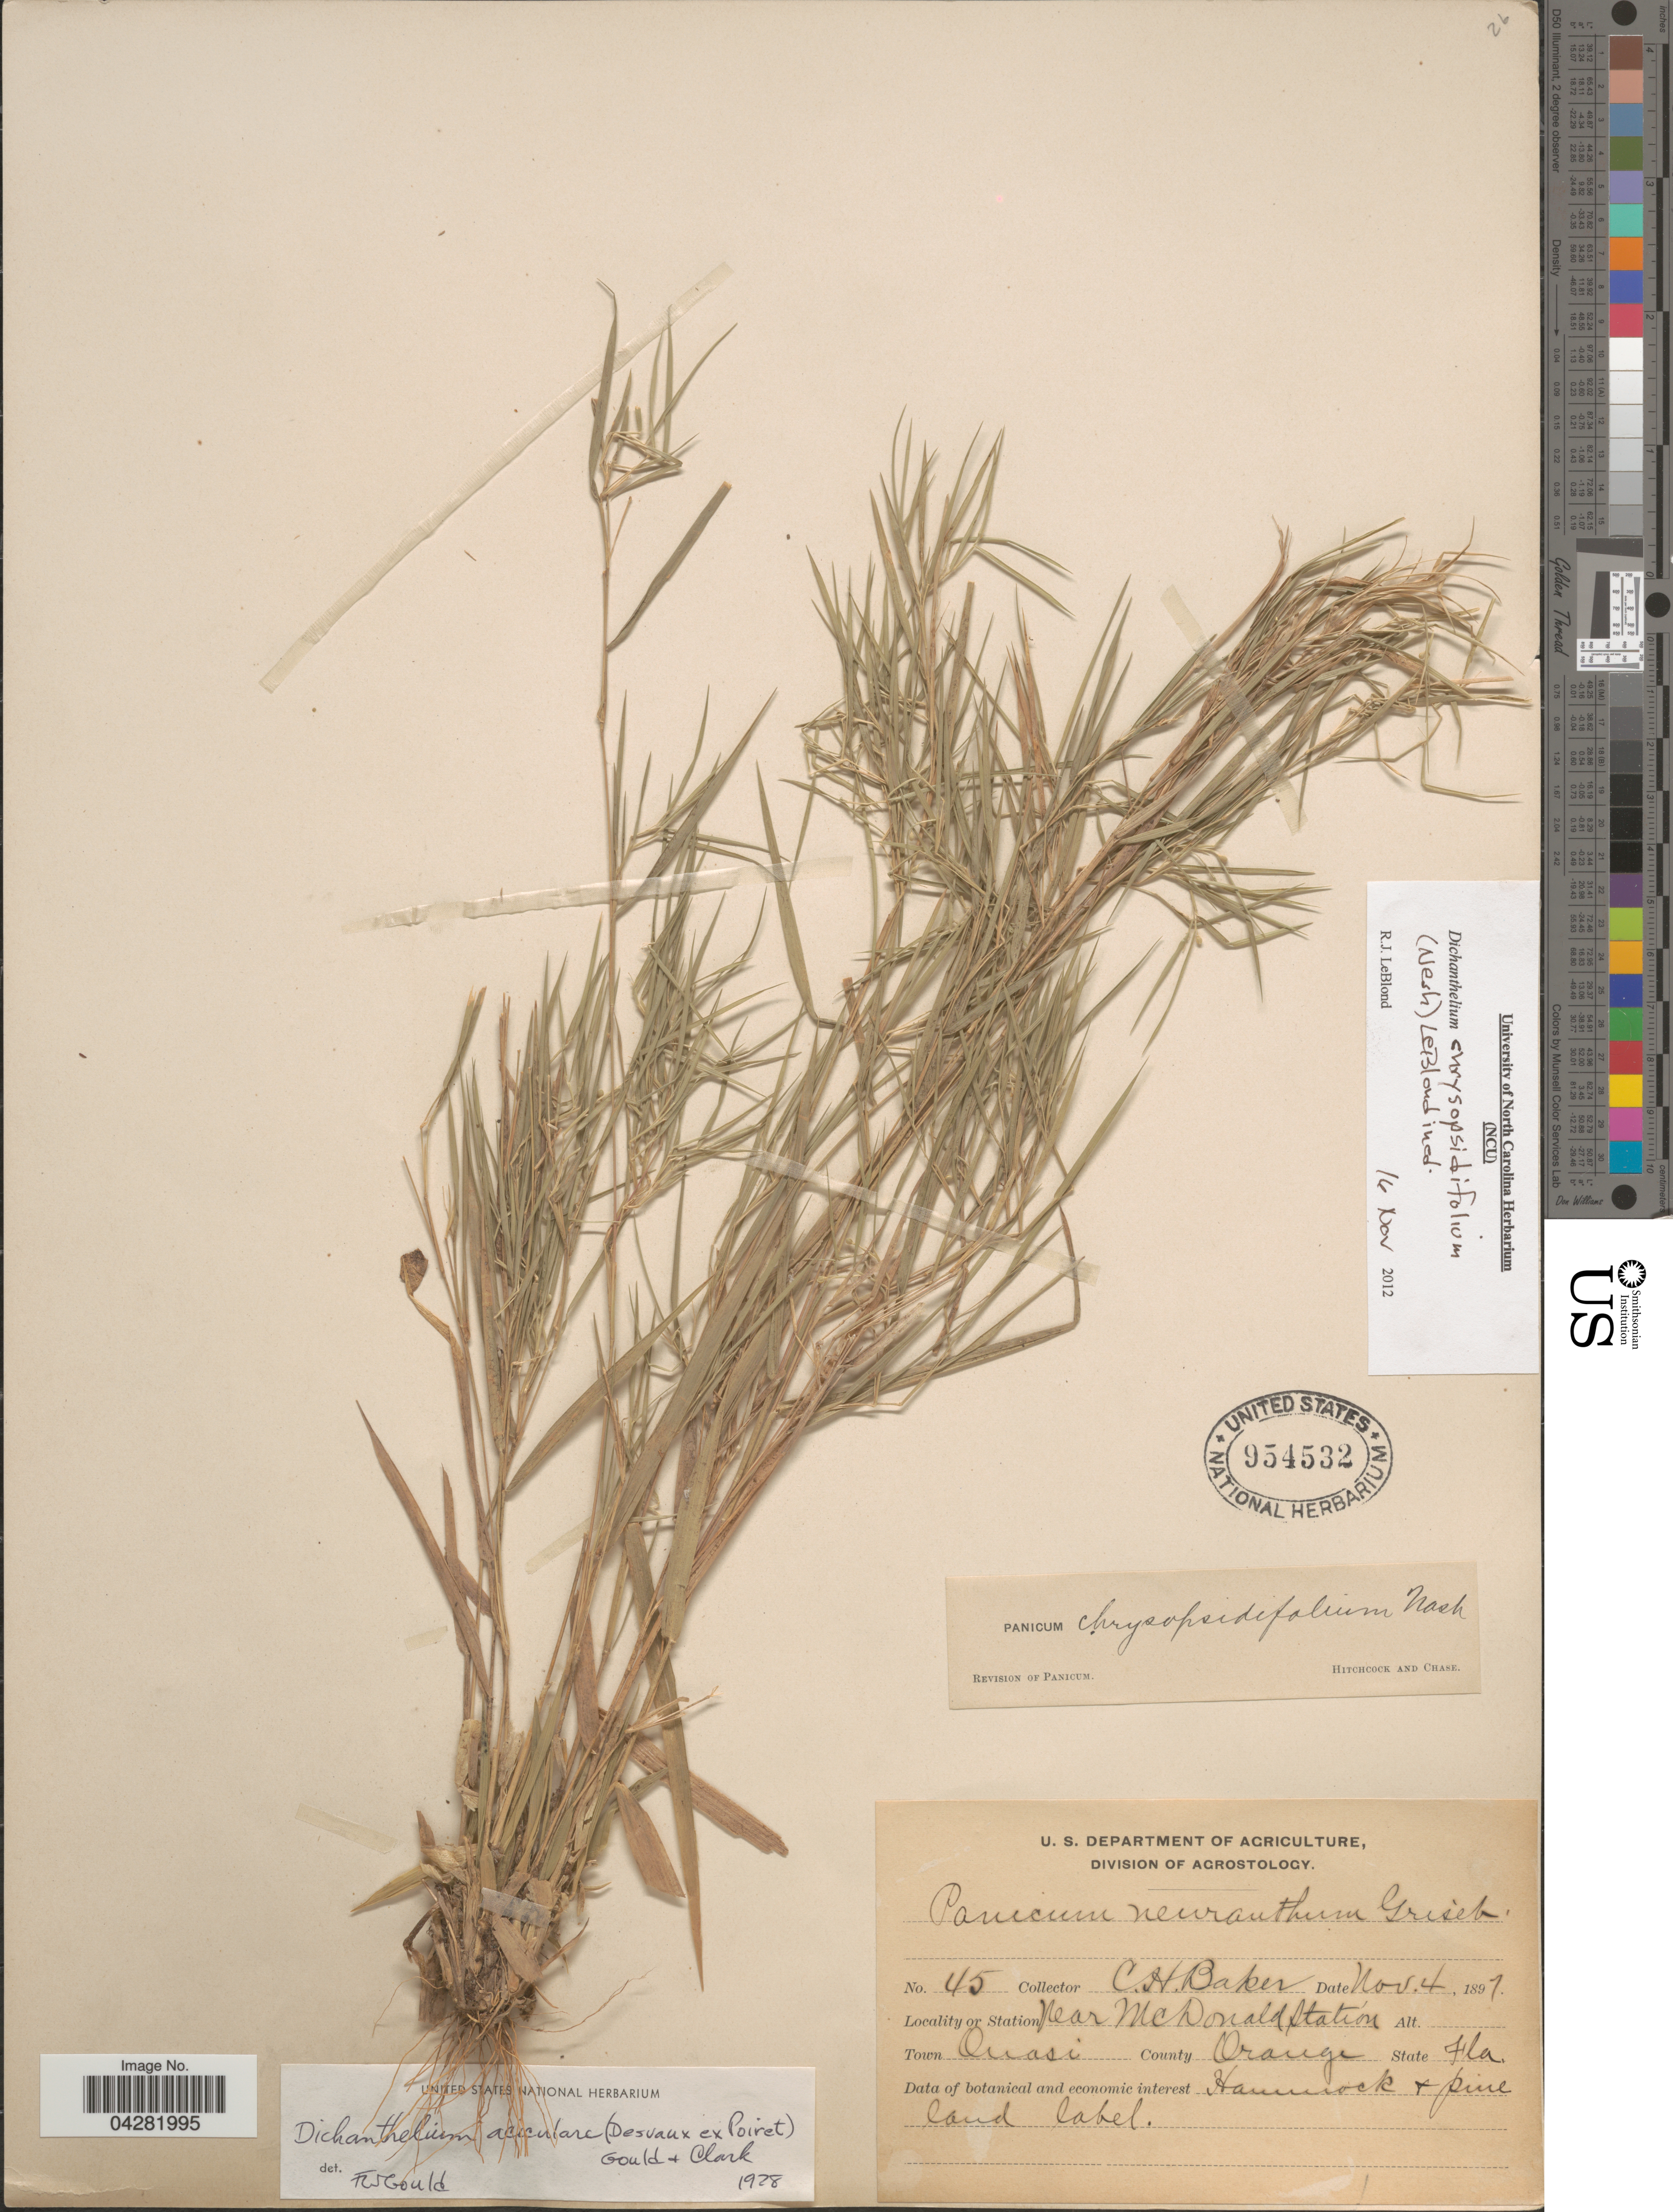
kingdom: Plantae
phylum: Tracheophyta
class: Liliopsida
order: Poales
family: Poaceae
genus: Dichanthelium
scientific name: Dichanthelium filiramum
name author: (Ashe) LeBlond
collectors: C. H. Baker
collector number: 45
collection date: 1897-11-04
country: United States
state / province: Florida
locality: Near McDonald Station. Town Ouasi. County Orange.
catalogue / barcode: US 954532